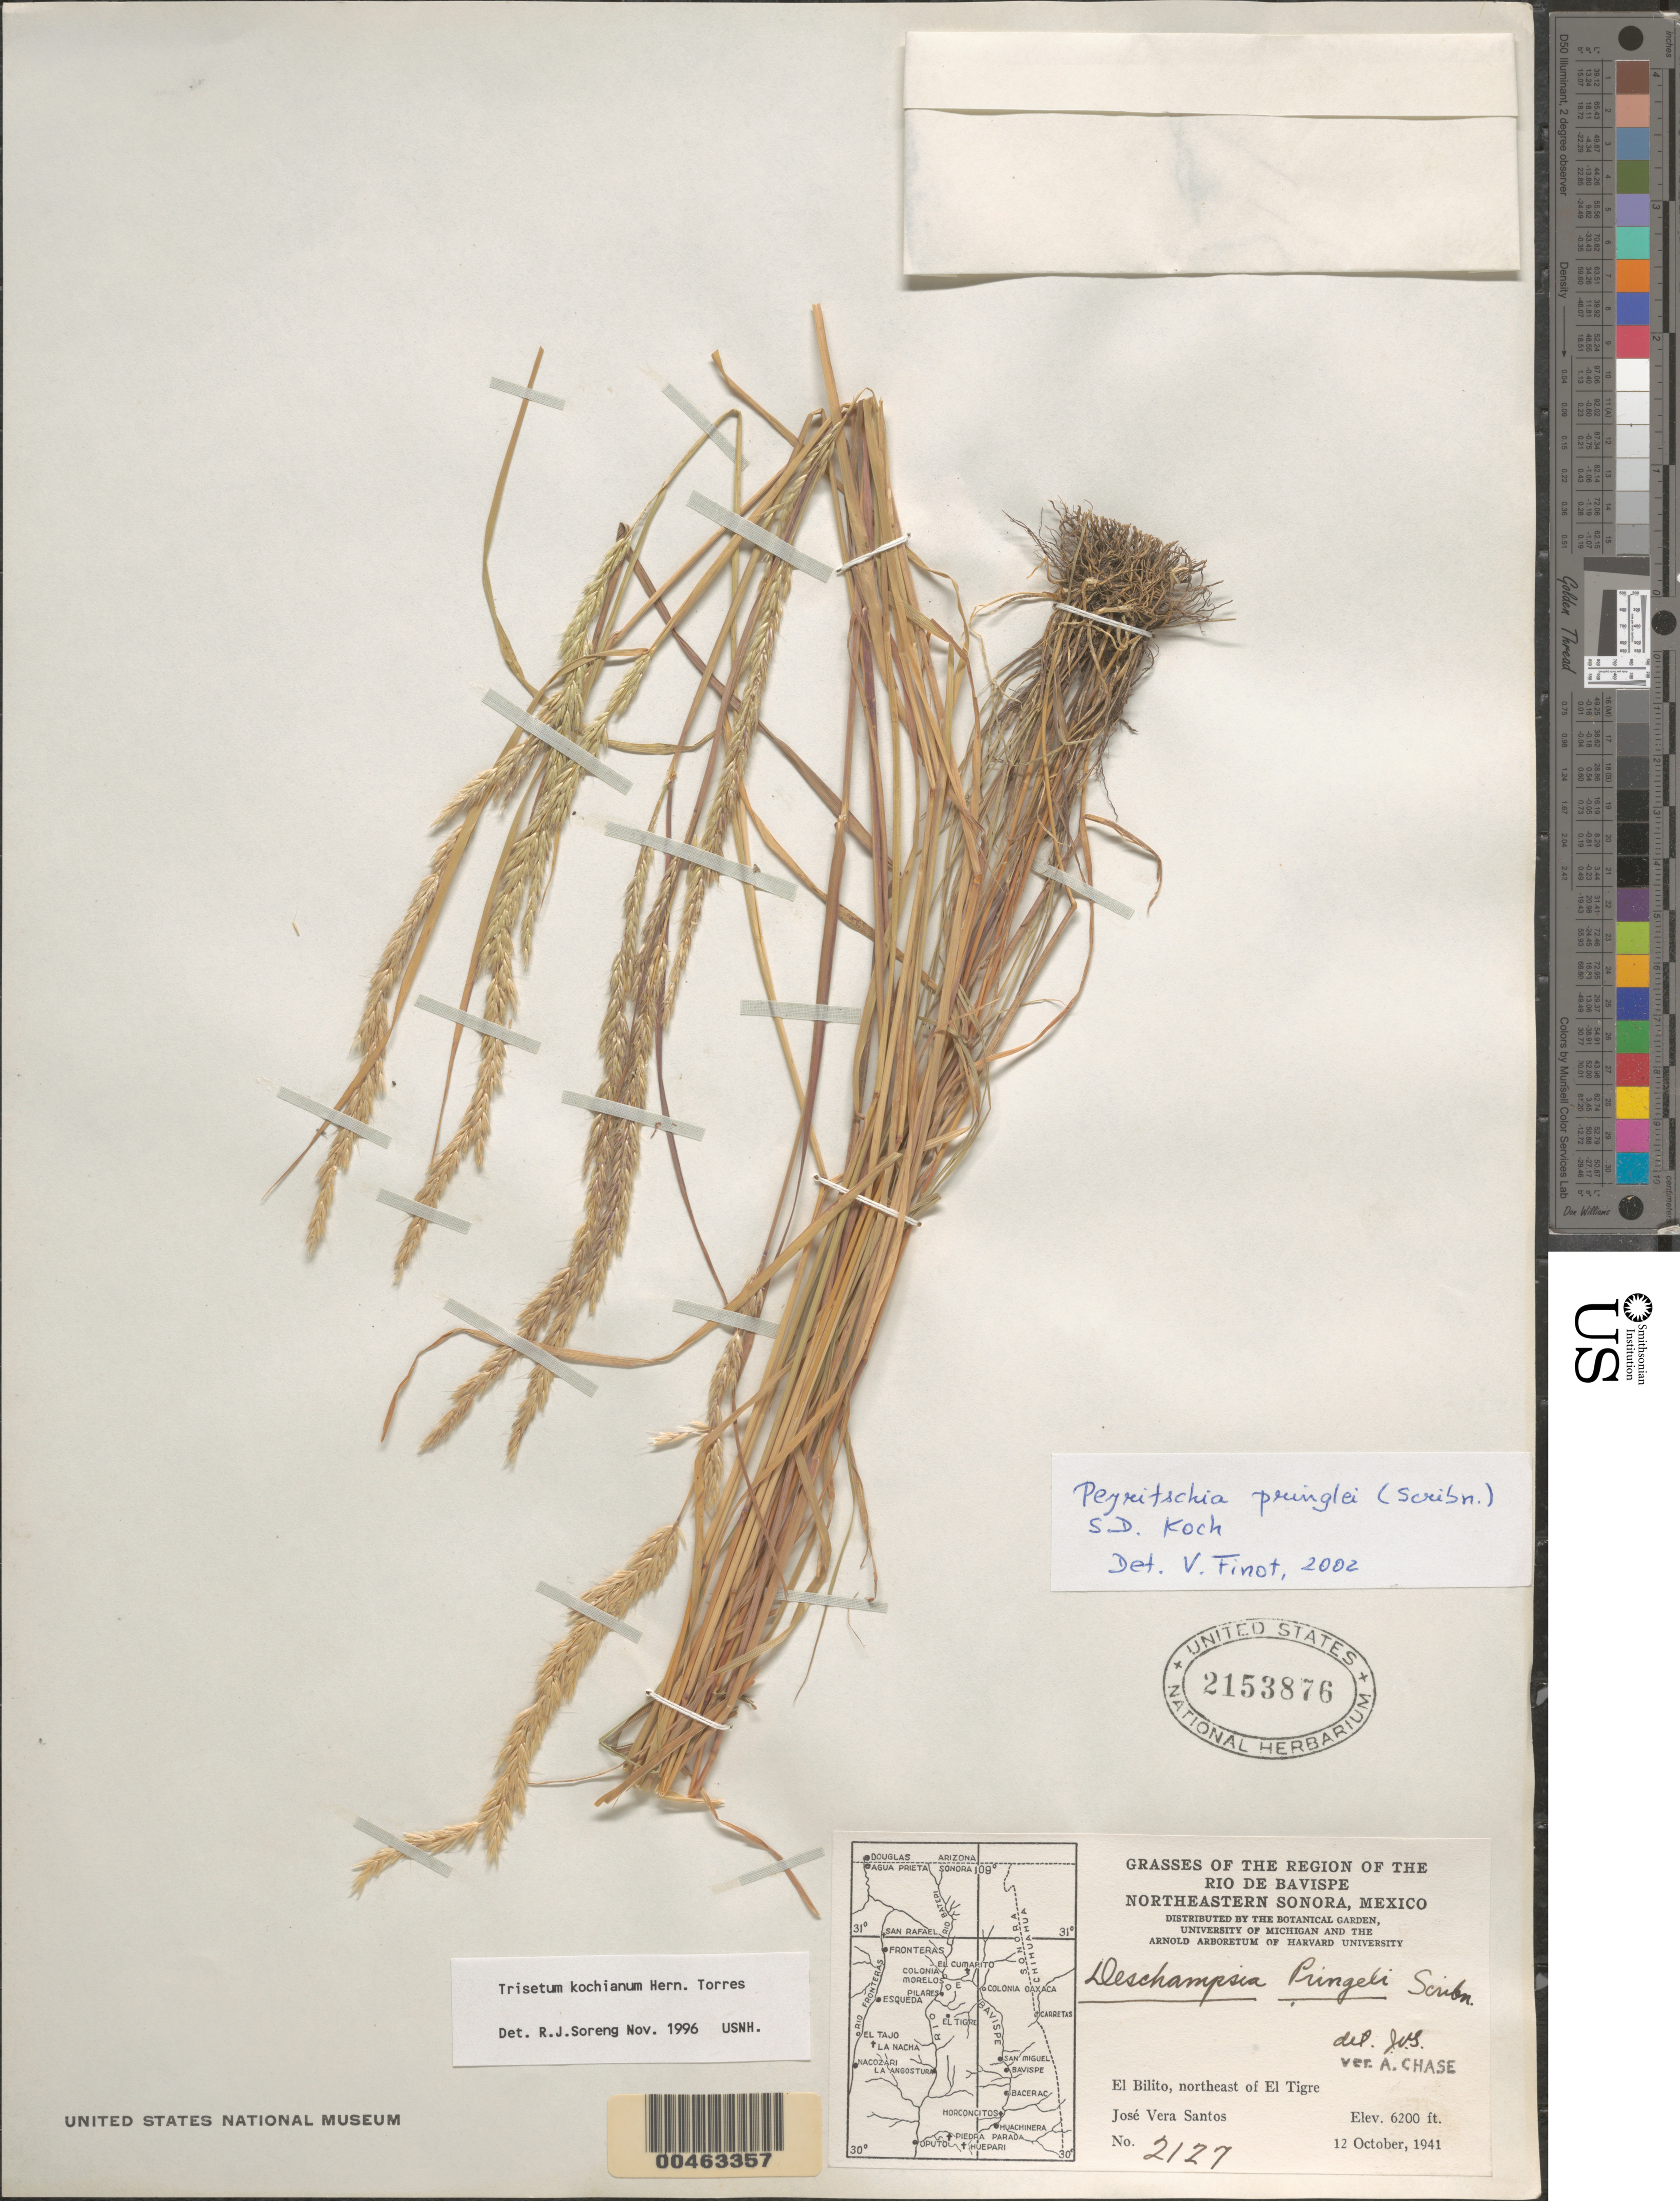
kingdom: Plantae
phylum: Tracheophyta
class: Liliopsida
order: Poales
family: Poaceae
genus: Peyritschia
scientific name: Peyritschia pringlei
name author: (Scribn.) S.D. Koch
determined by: Finot, V. L.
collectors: J. V. Santos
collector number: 2127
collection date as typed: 12 Oct 1941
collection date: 1941-10-12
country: Mexico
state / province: Sinaloa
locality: El Bilito, NE of El Tigre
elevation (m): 1890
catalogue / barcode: US 2153876